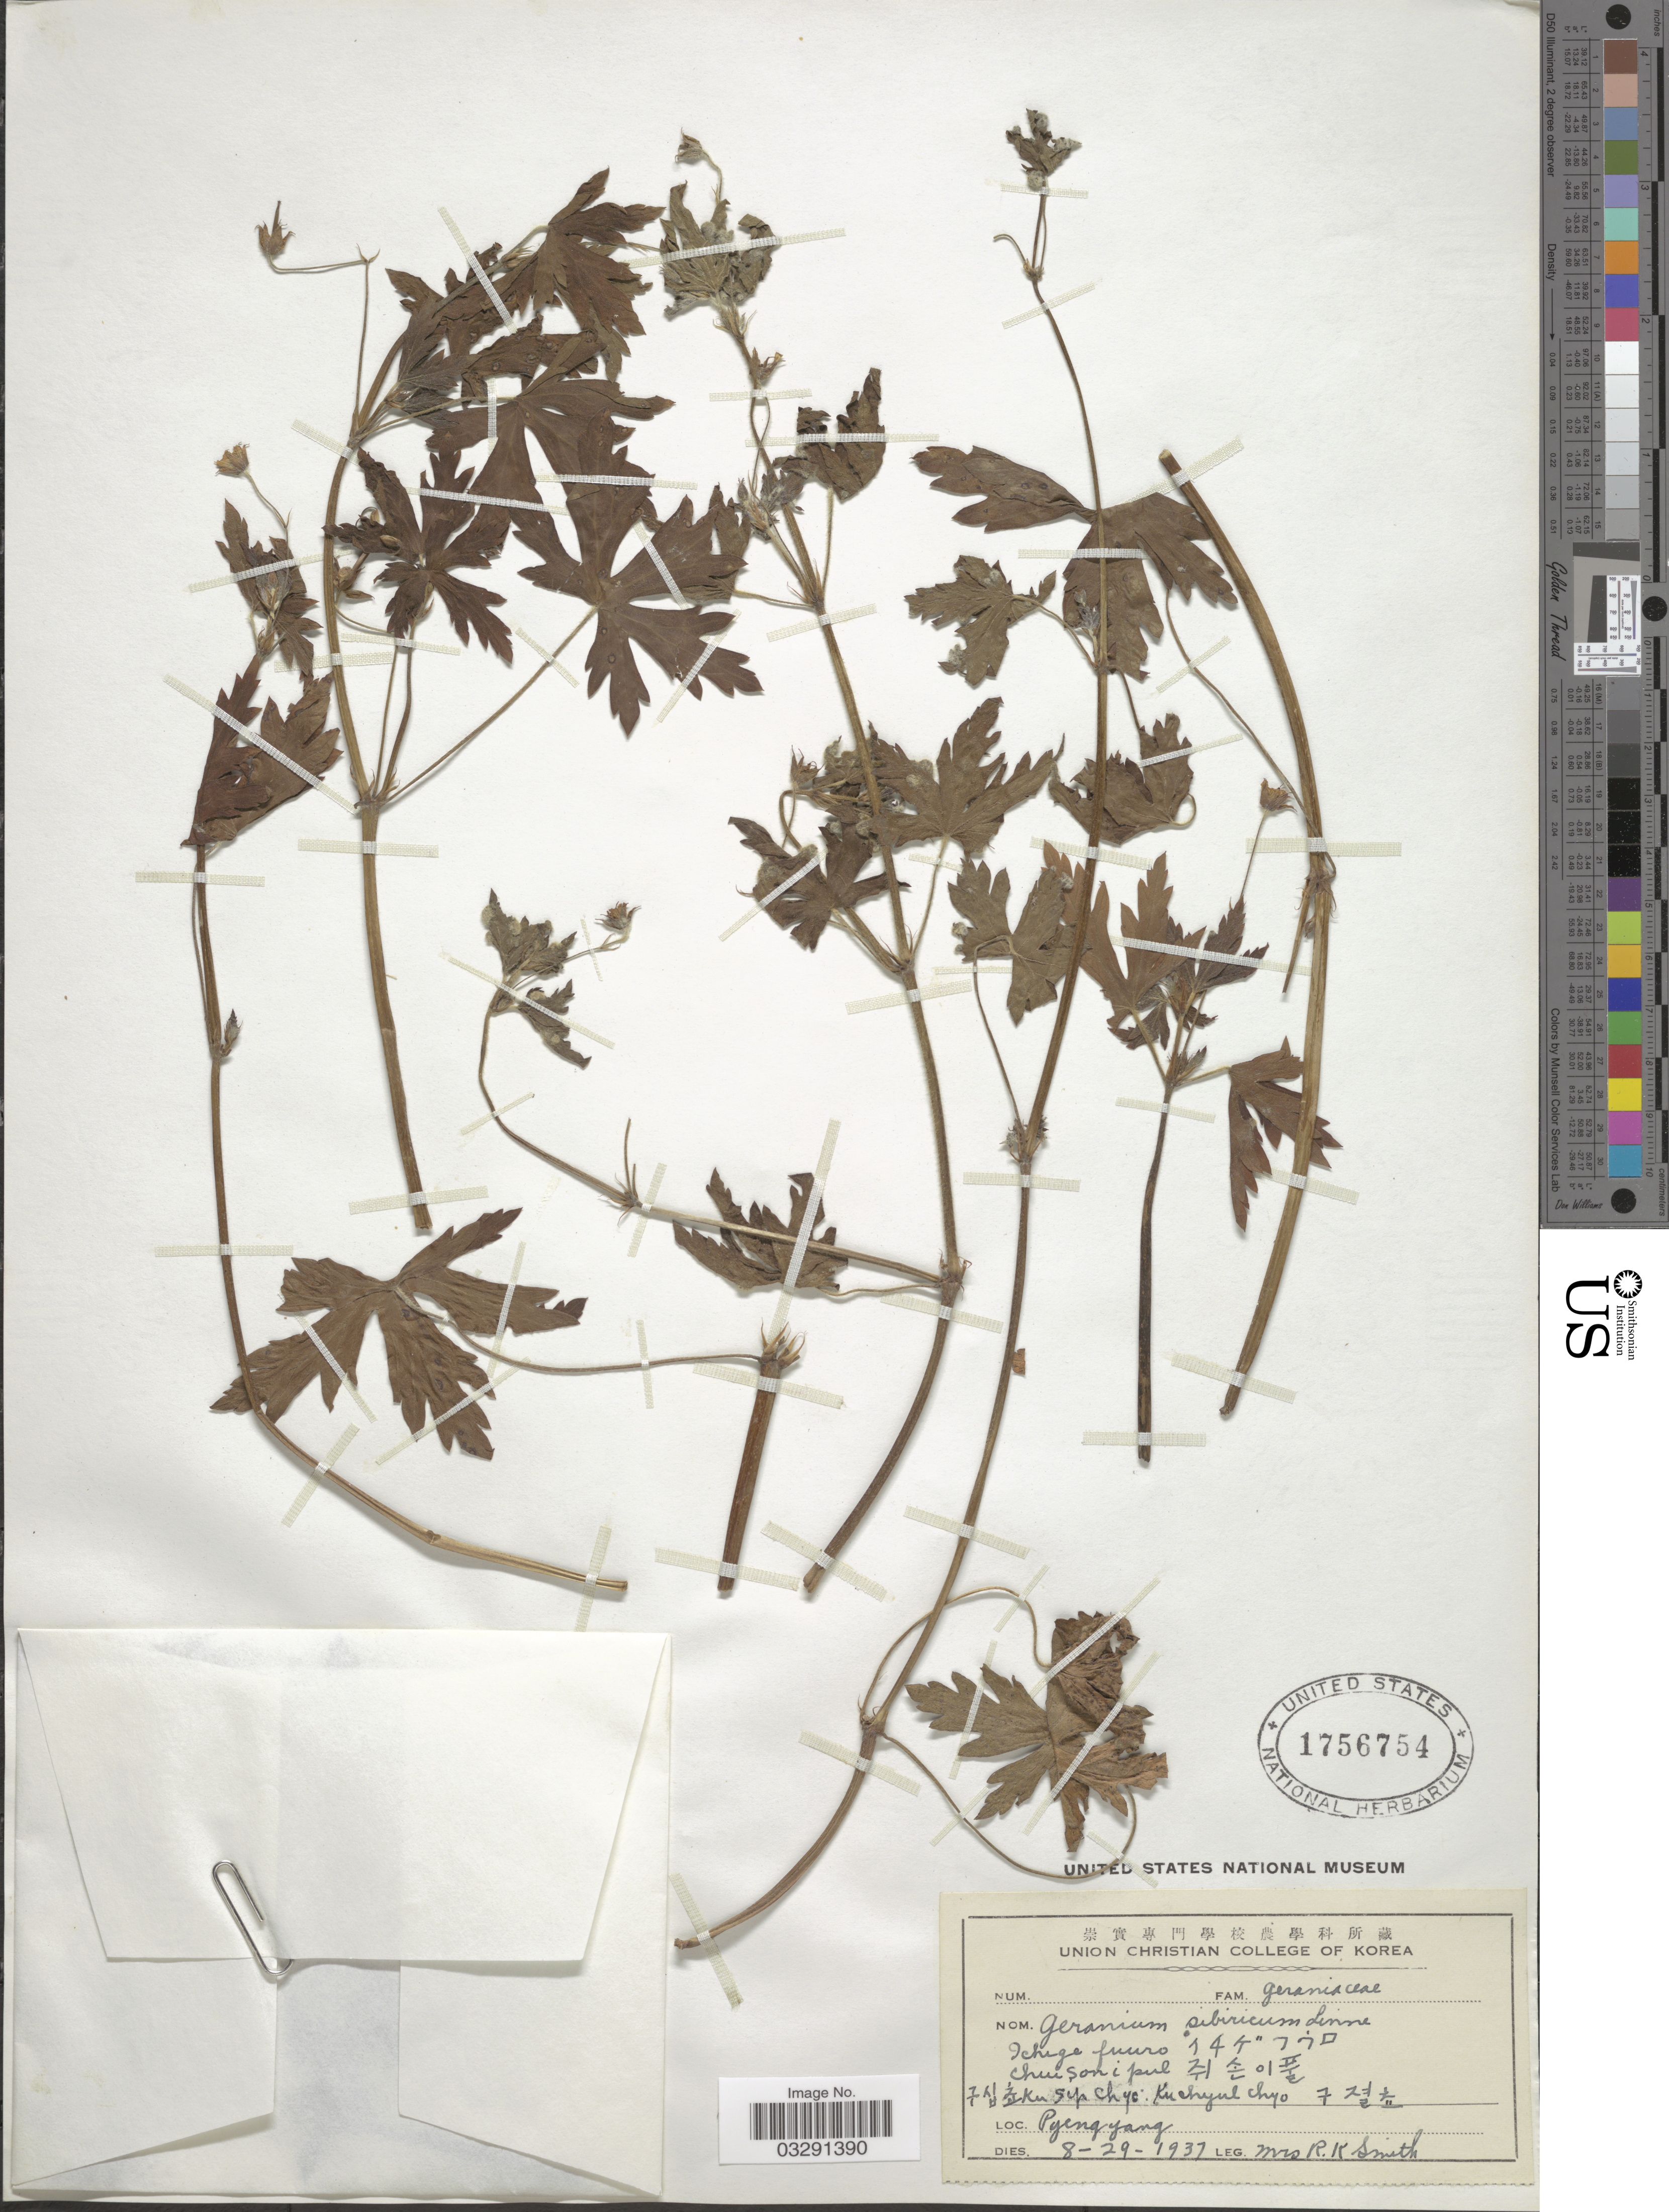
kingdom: Plantae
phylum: Tracheophyta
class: Magnoliopsida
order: Geraniales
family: Geraniaceae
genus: Geranium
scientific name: Geranium sibiricum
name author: L.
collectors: Mrs. R. K. Smith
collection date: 1937-08-29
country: North Korea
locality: Pyeng yang.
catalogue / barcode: US 1756754